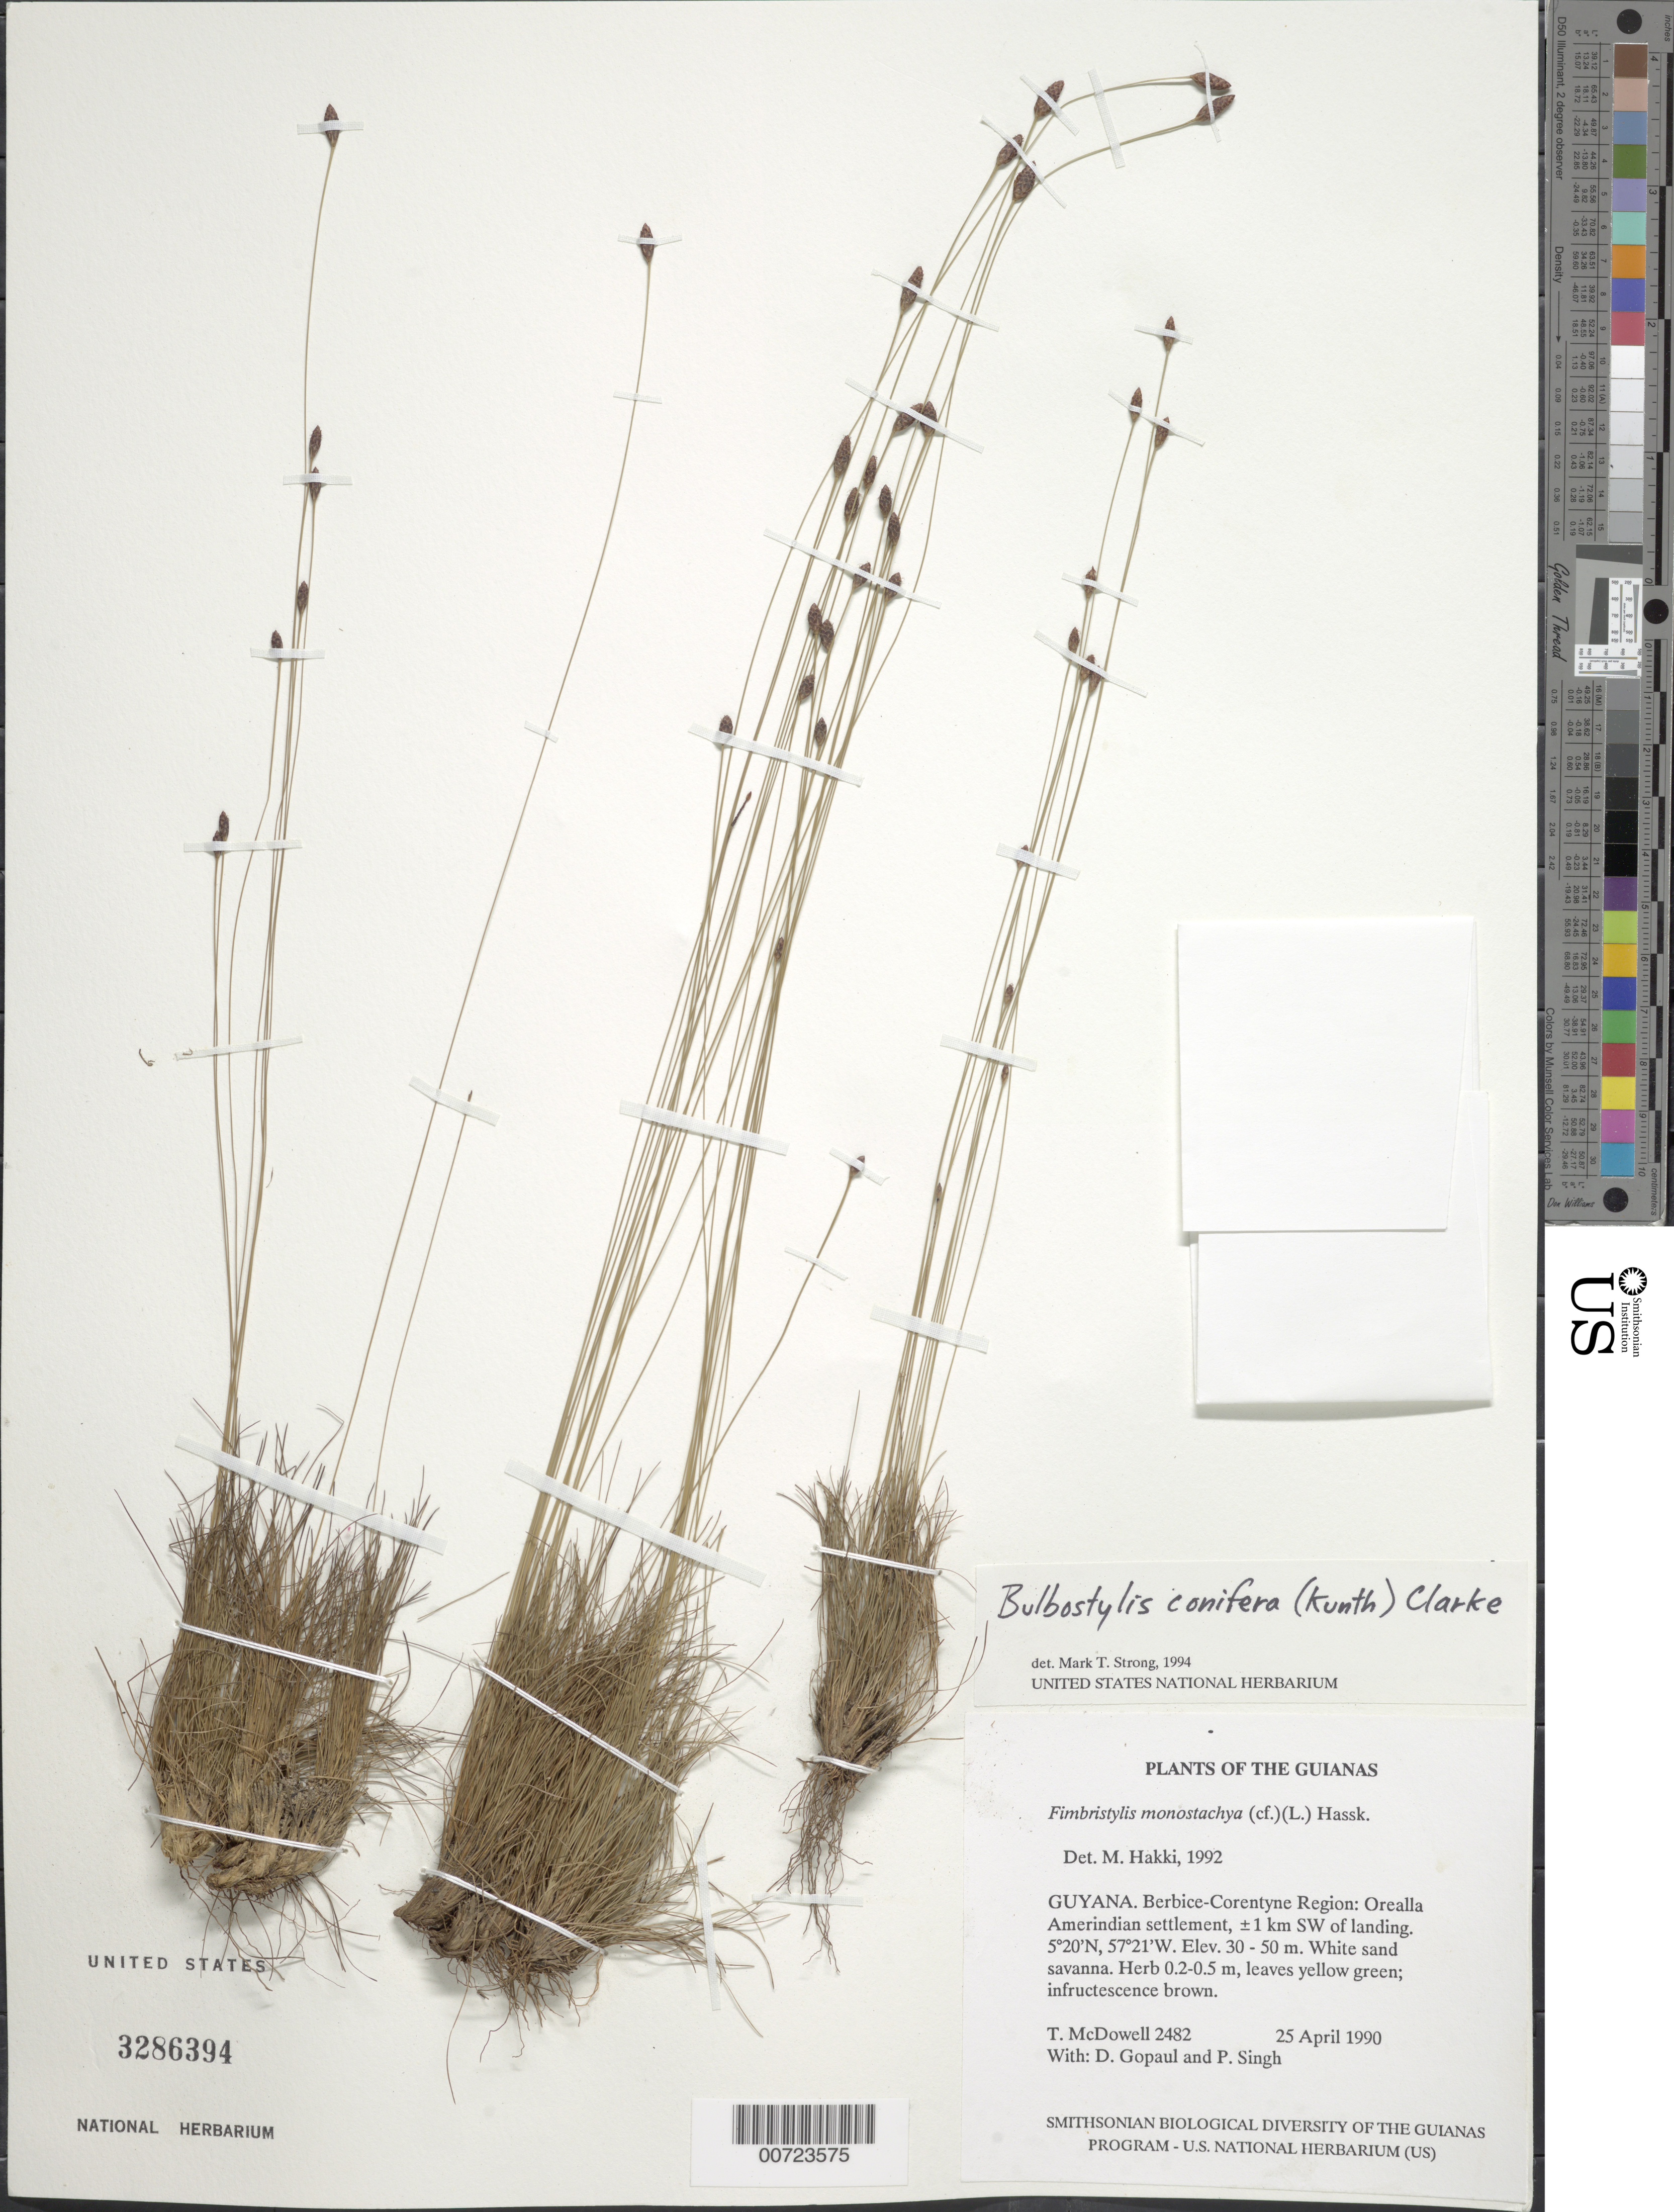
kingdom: Plantae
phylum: Tracheophyta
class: Liliopsida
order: Poales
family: Cyperaceae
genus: Bulbostylis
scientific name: Bulbostylis conifera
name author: (Kunth) C.B. Clarke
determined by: Strong, M. T., (US), Smithsonian Institution - National Museum of Natural History (UNITED STATES)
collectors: T. McDowell, D. Gopaul & P. Singh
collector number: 2482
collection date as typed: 25 April 1990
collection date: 1990-04-25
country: Guyana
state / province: E. Berbice-Corentyne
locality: Orealla Amerindian settlement, ±1 km SW of landing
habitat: White sand savanna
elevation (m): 30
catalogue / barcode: US 3286394